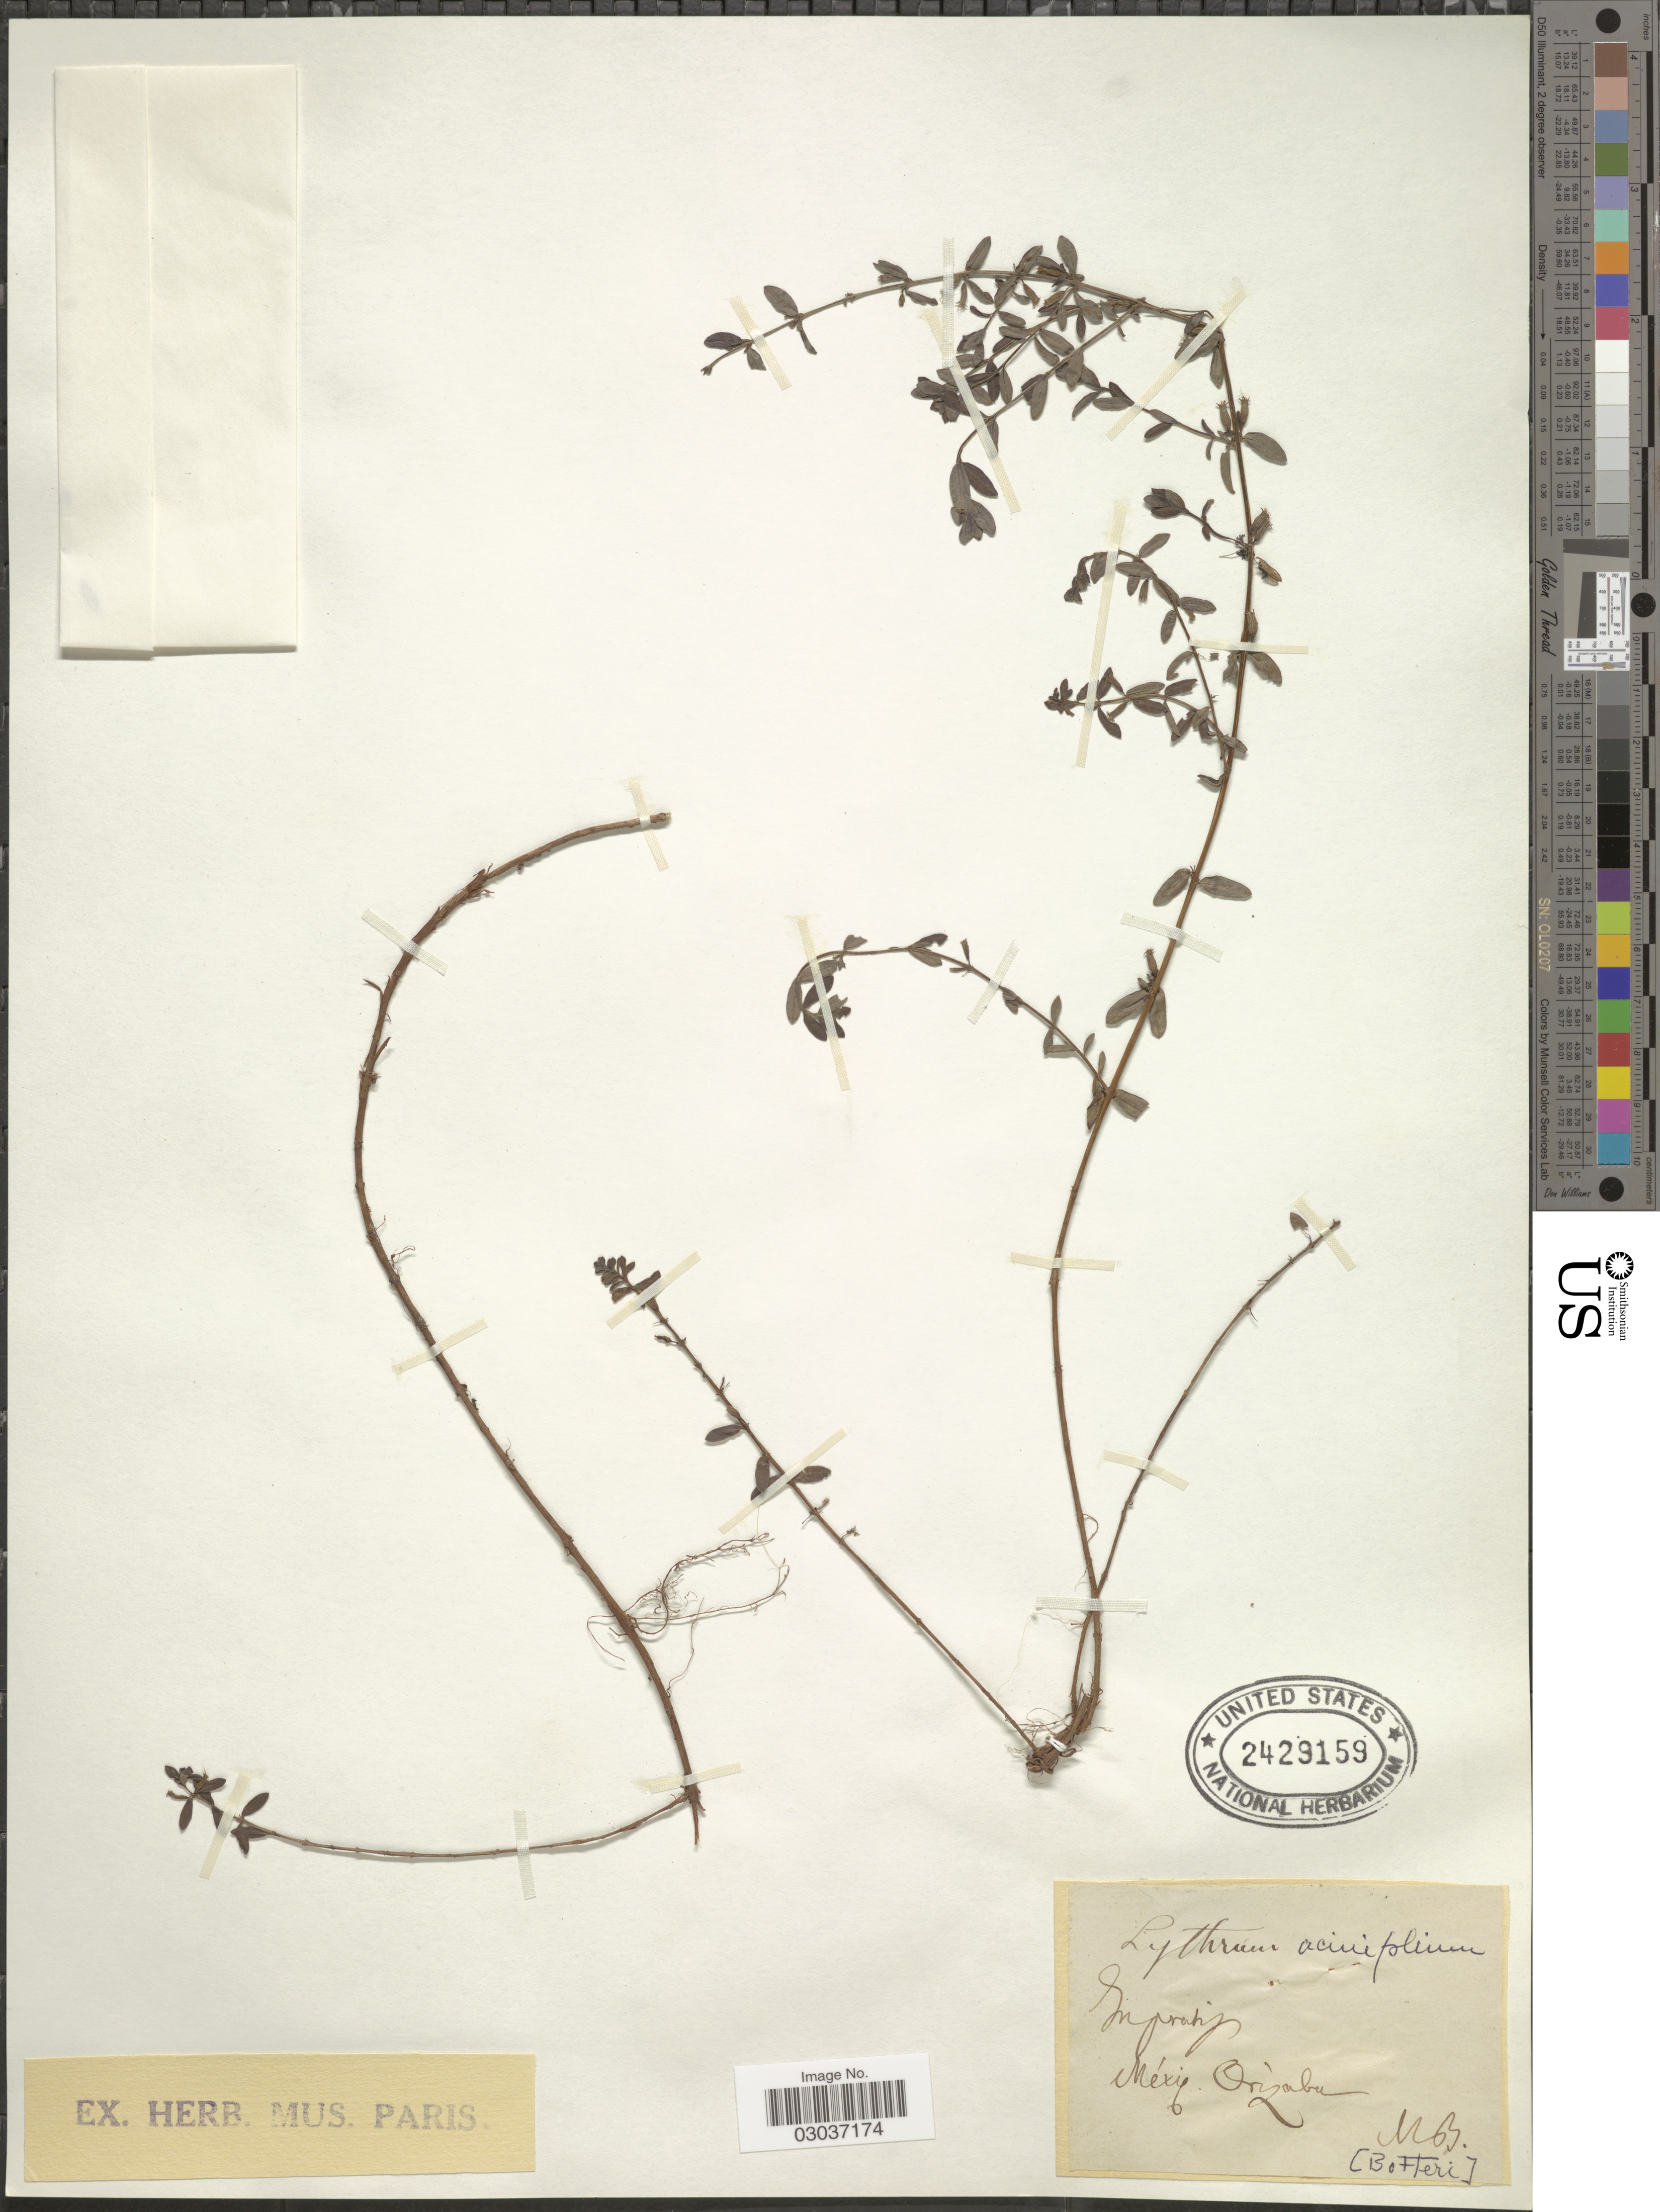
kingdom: Plantae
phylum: Tracheophyta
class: Magnoliopsida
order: Myrtales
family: Lythraceae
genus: Lythrum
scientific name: Lythrum acinifolium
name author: Sessé & Moc. ex Koehne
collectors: M. Botteri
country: Mexico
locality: Orìzaba.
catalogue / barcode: US 2429159